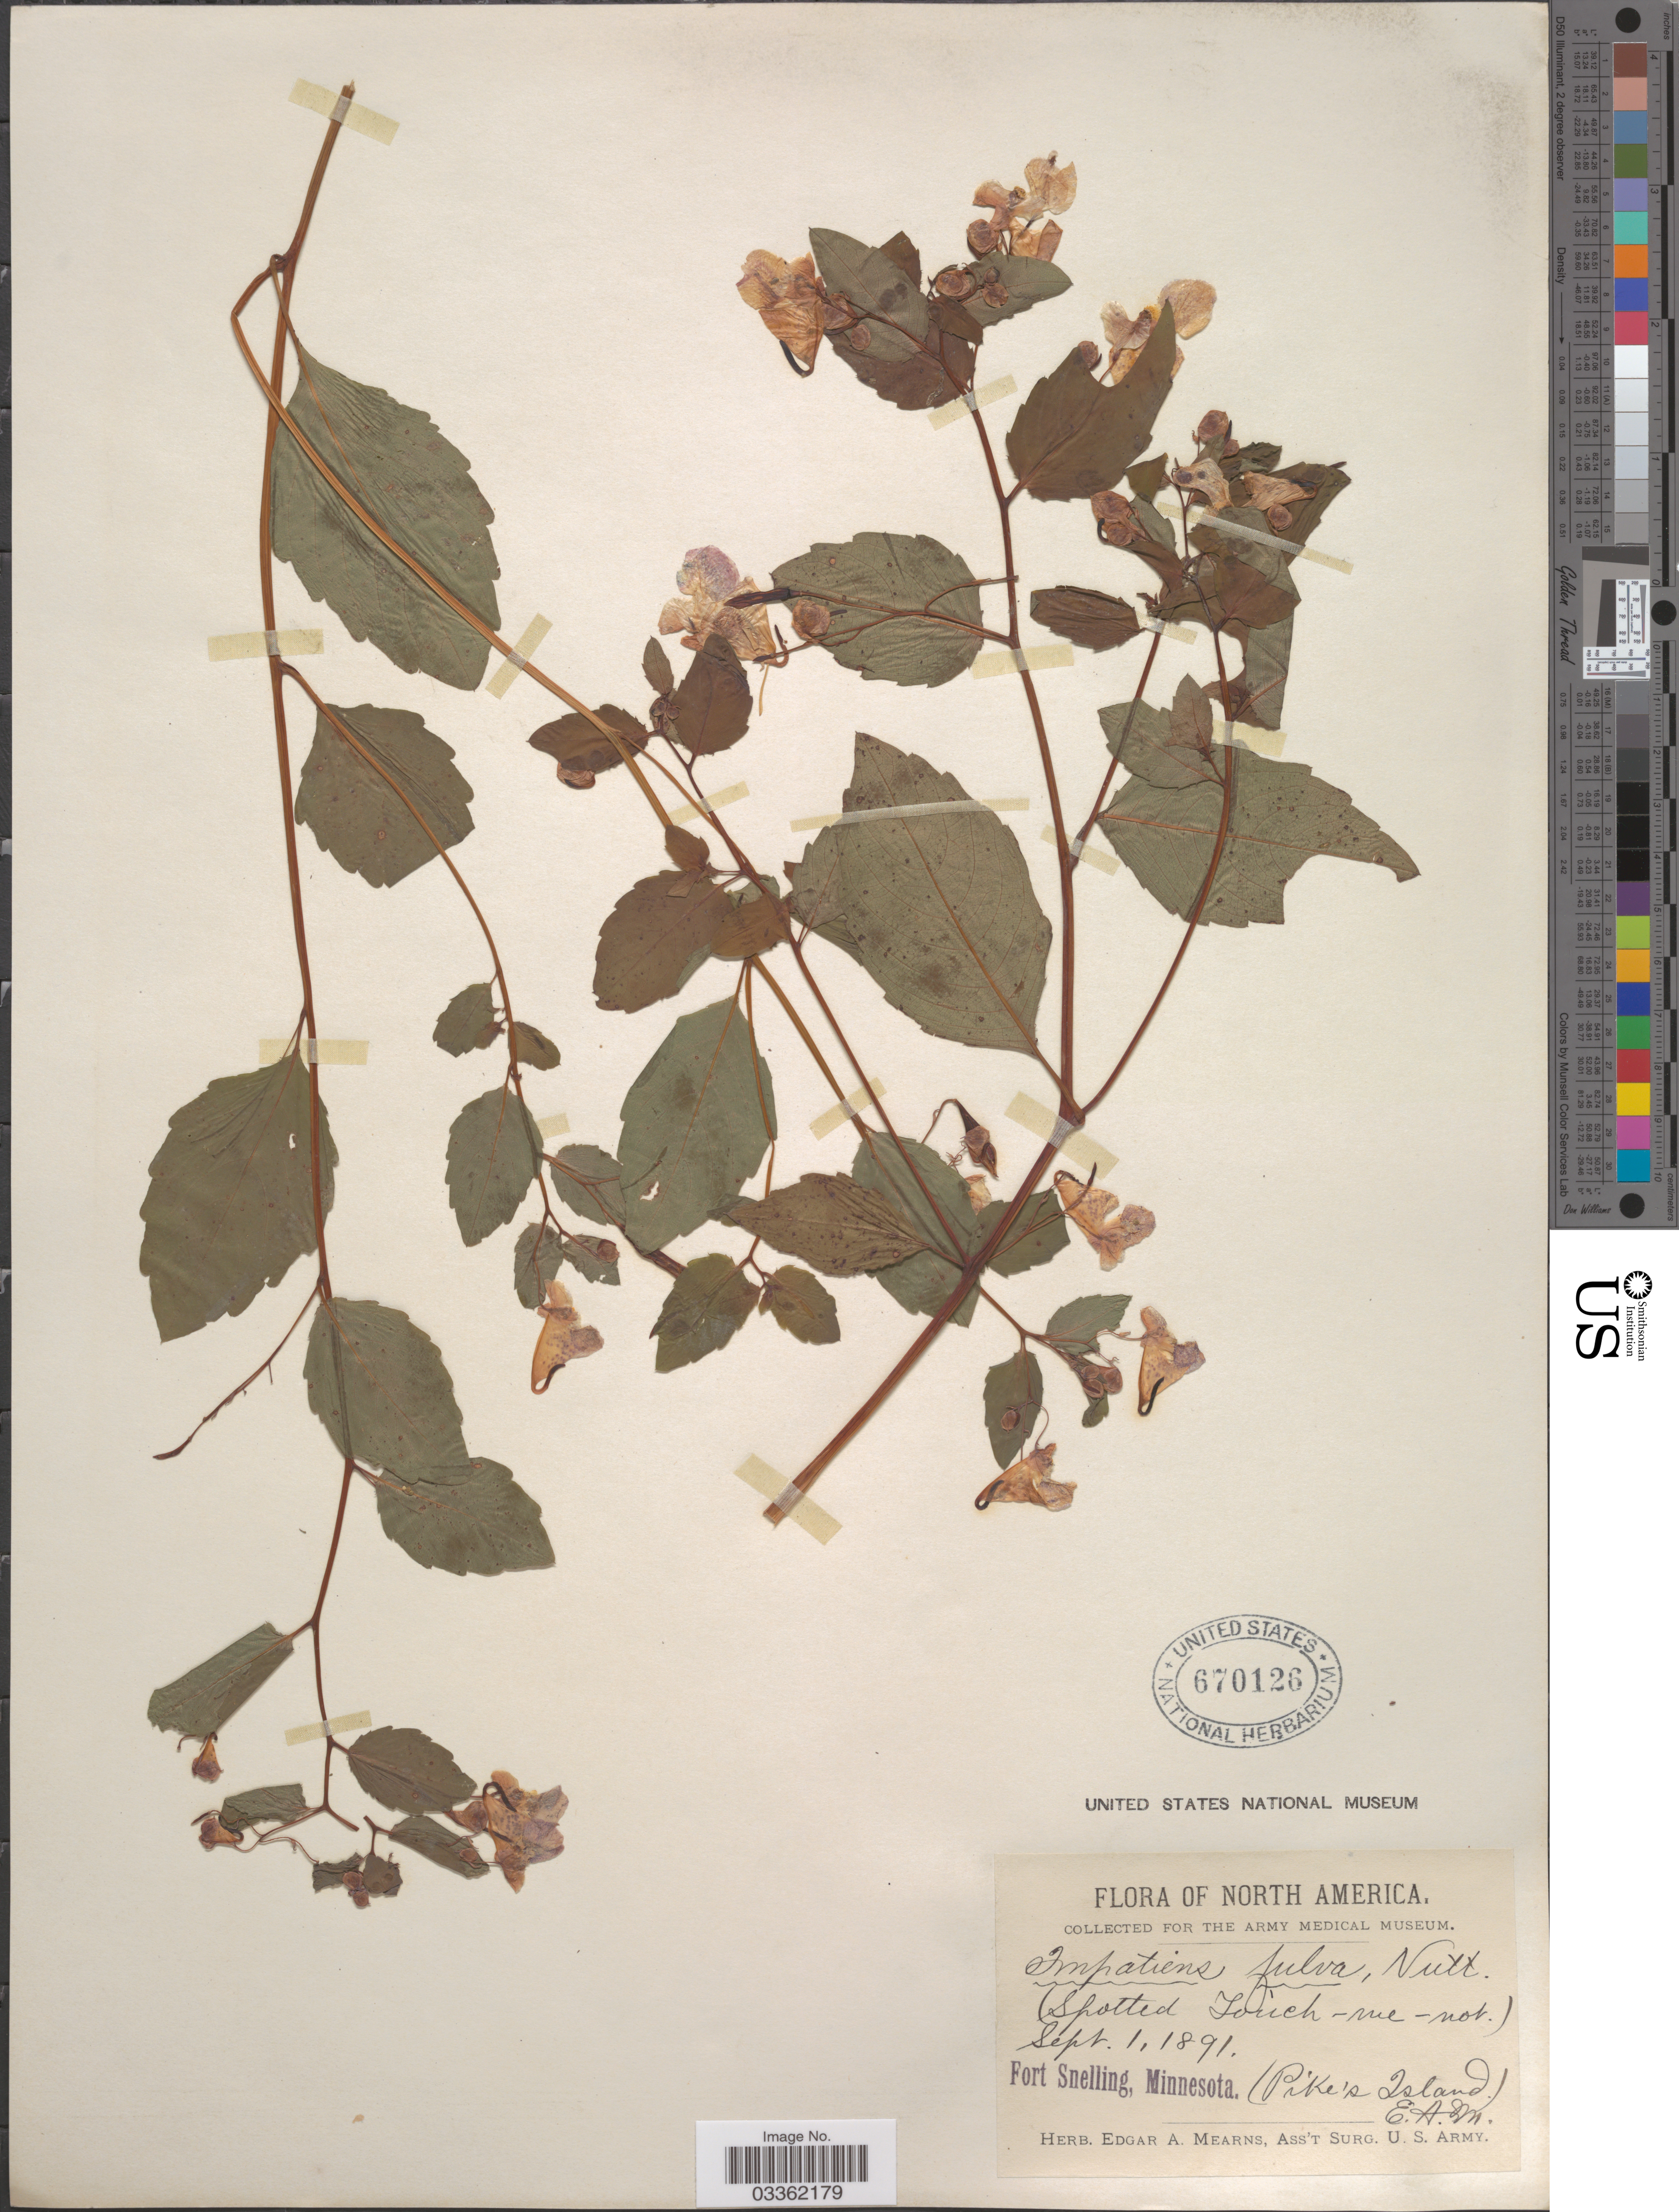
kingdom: Plantae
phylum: Tracheophyta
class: Magnoliopsida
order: Ericales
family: Balsaminaceae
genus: Impatiens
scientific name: Impatiens capensis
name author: Meerb.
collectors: E. A. Mearns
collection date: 1891-09-01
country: United States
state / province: Minnesota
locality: Fort Snelling, Minnesota. (Pike's Island.).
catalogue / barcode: US 670126